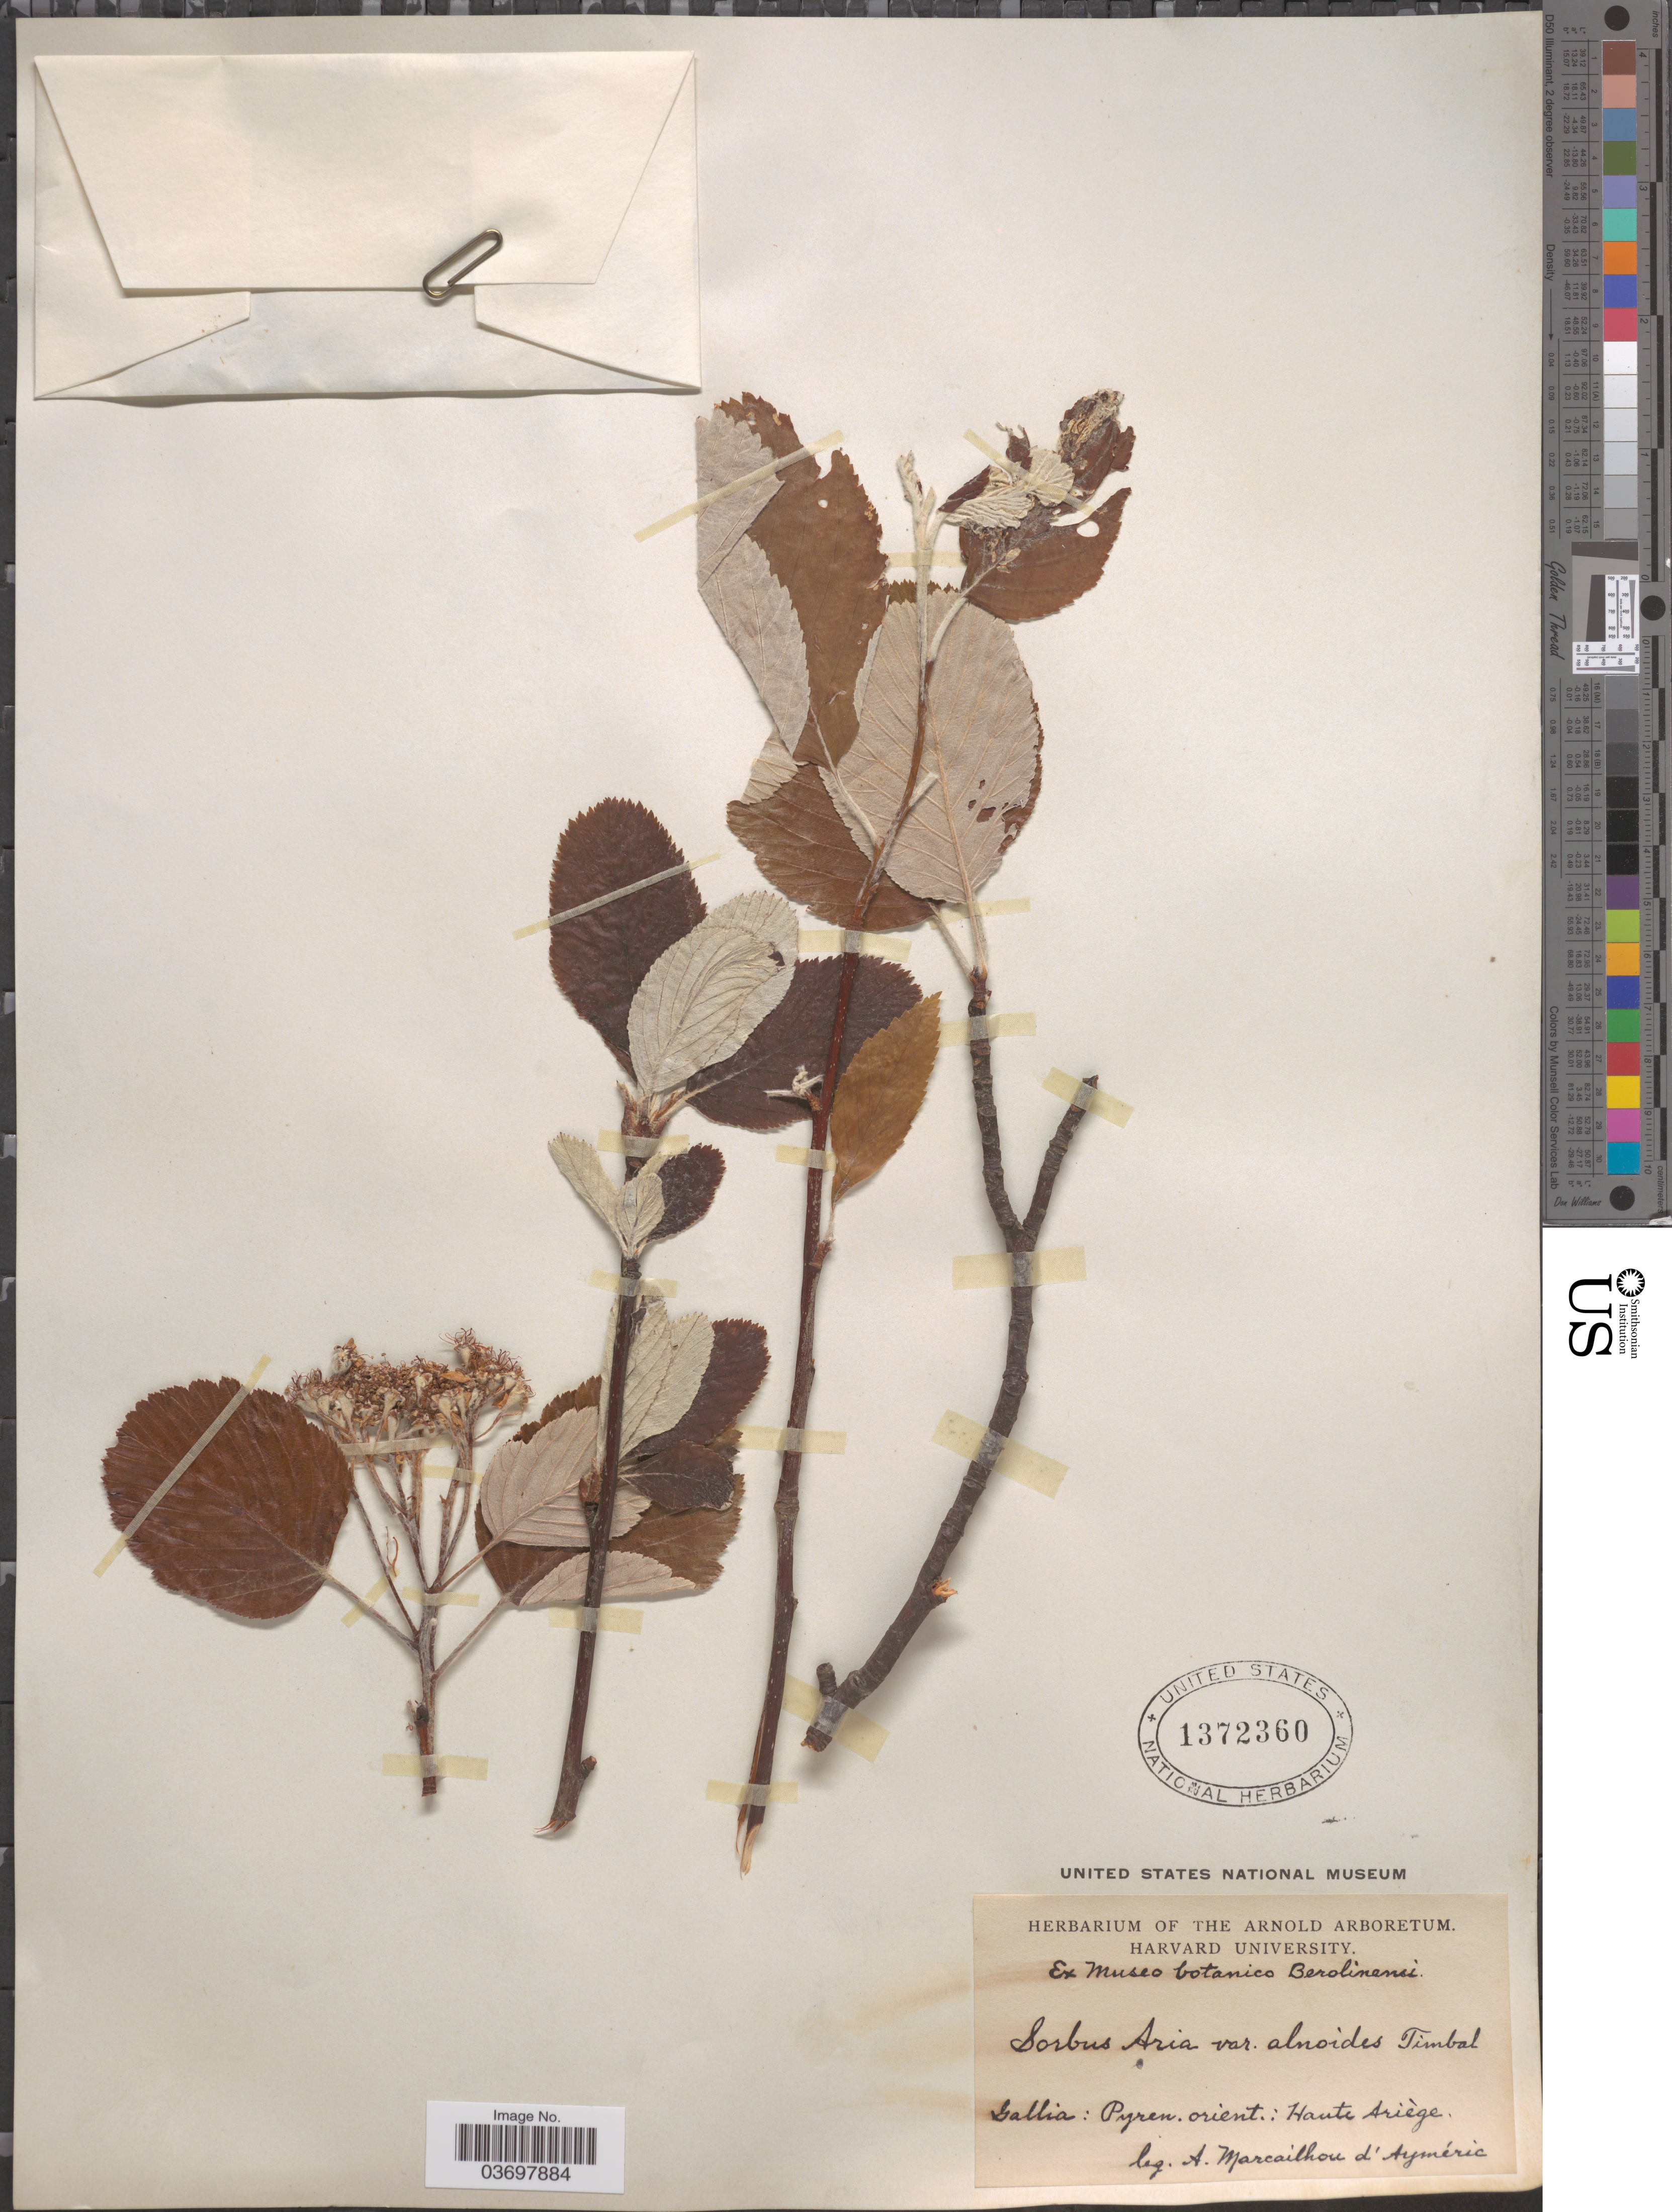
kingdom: Plantae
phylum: Tracheophyta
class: Magnoliopsida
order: Rosales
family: Rosaceae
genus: Sorbus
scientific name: Sorbus aria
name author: (L.) Crantz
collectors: A.L.M. Marcailhou d' Aymeric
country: France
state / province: Occitanie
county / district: Ariège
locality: Gallia: Pyren. orient.: Haute Ariège.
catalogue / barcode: US 1372360